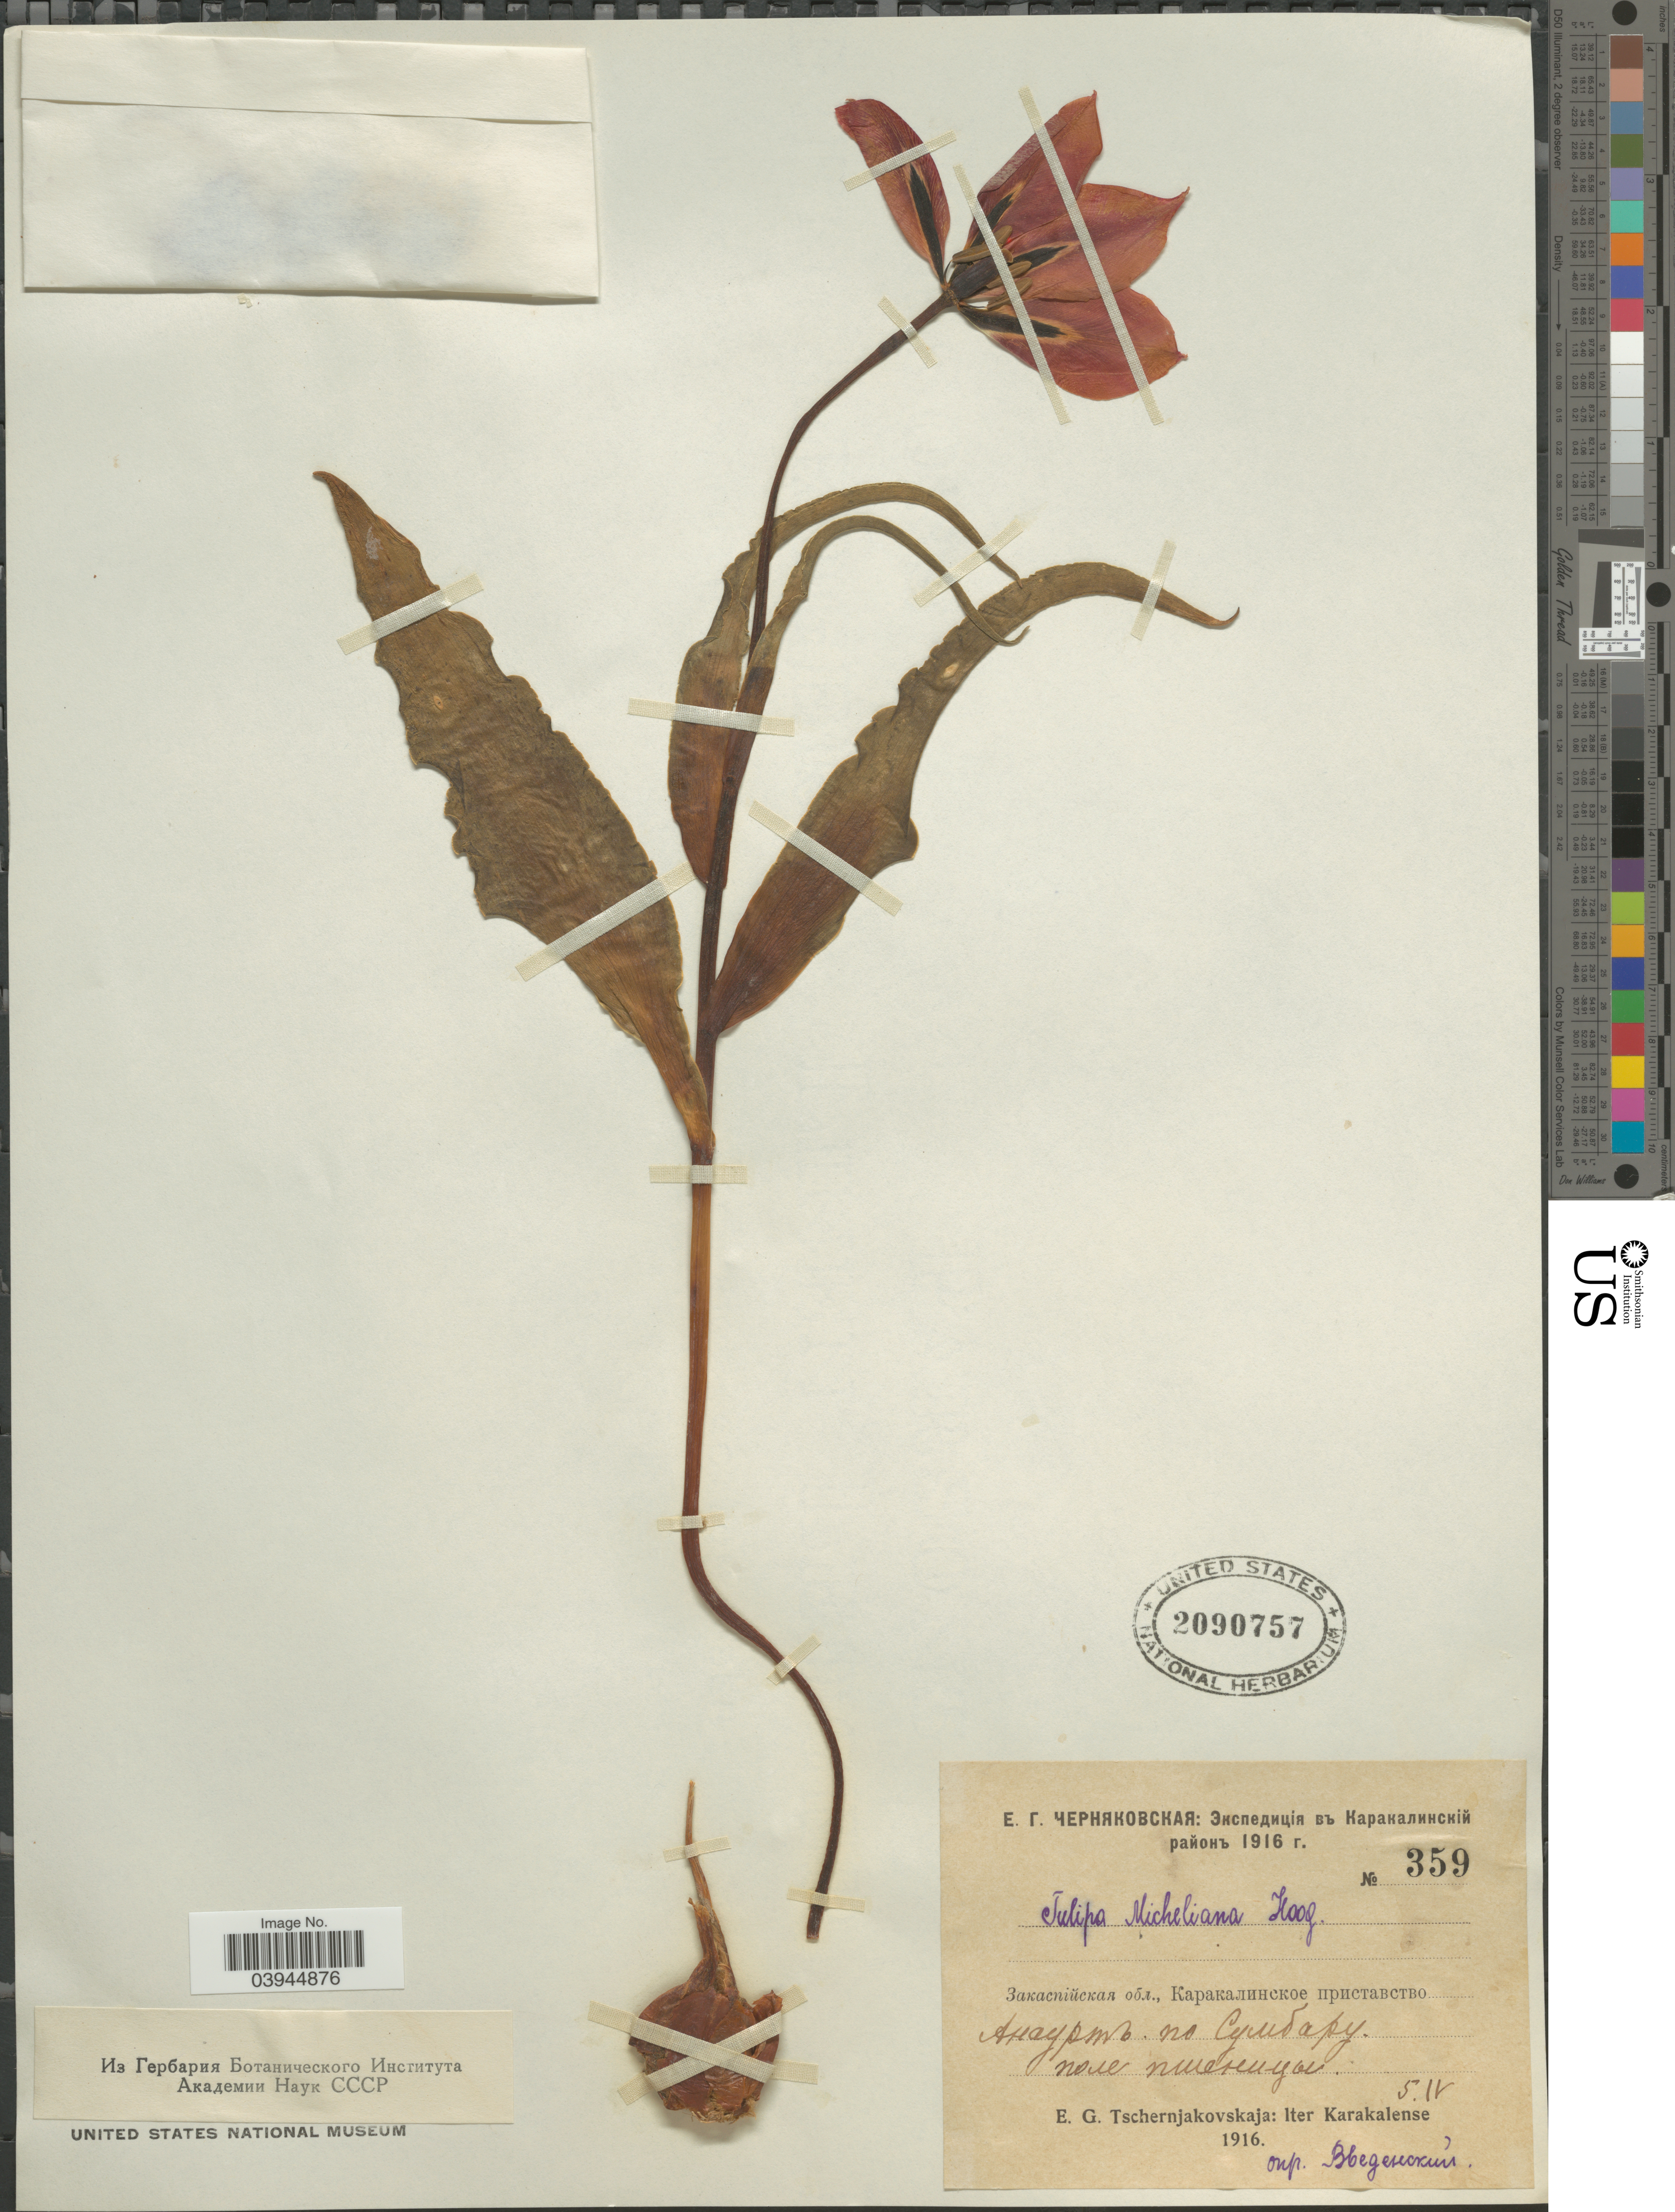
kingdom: Plantae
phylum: Tracheophyta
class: Liliopsida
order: Liliales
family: Liliaceae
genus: Tulipa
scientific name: Tulipa micheliana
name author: Hoog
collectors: E. Tschernjakovskaja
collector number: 359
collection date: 1916-04-05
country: Turkmenistan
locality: Along river Sumbar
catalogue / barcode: US 2090757